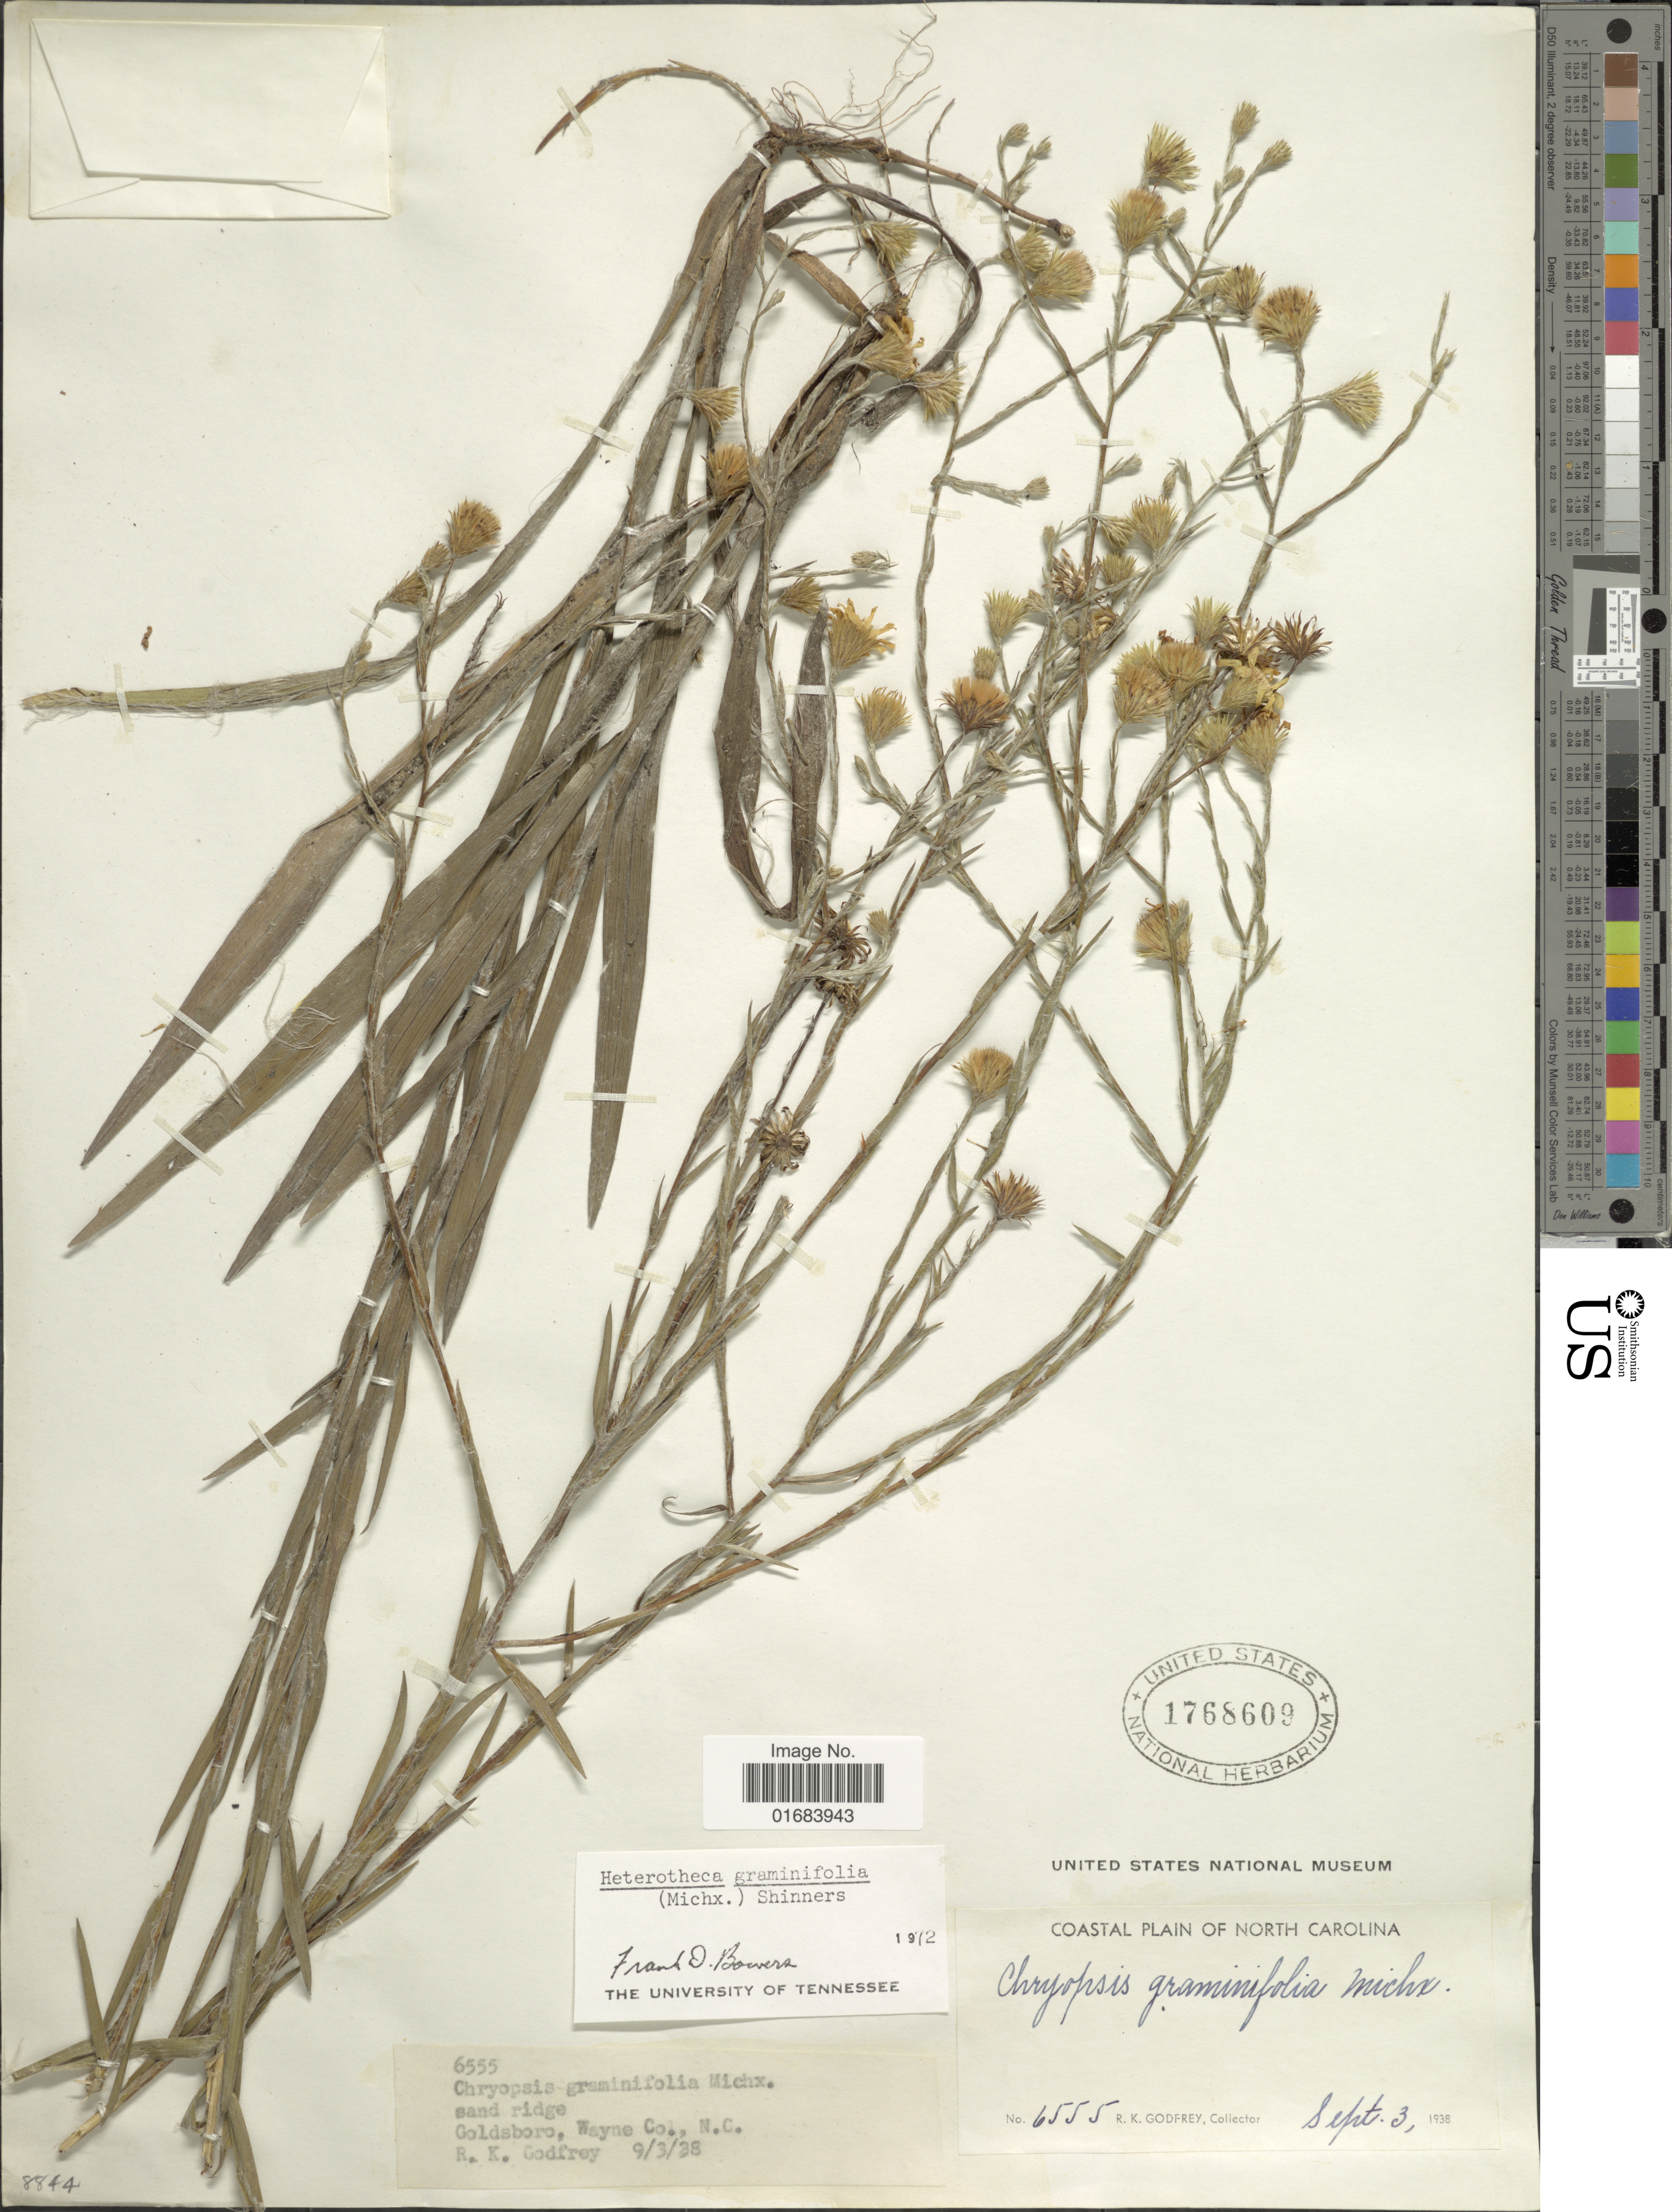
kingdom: Plantae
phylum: Tracheophyta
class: Magnoliopsida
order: Asterales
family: Asteraceae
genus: Pityopsis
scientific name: Pityopsis graminifolia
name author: (Michx.) Nutt.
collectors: R. K. Godfrey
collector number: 6555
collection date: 1938-09-03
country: United States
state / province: North Carolina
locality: Goldsboro, Wayne Col.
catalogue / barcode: US 1768609